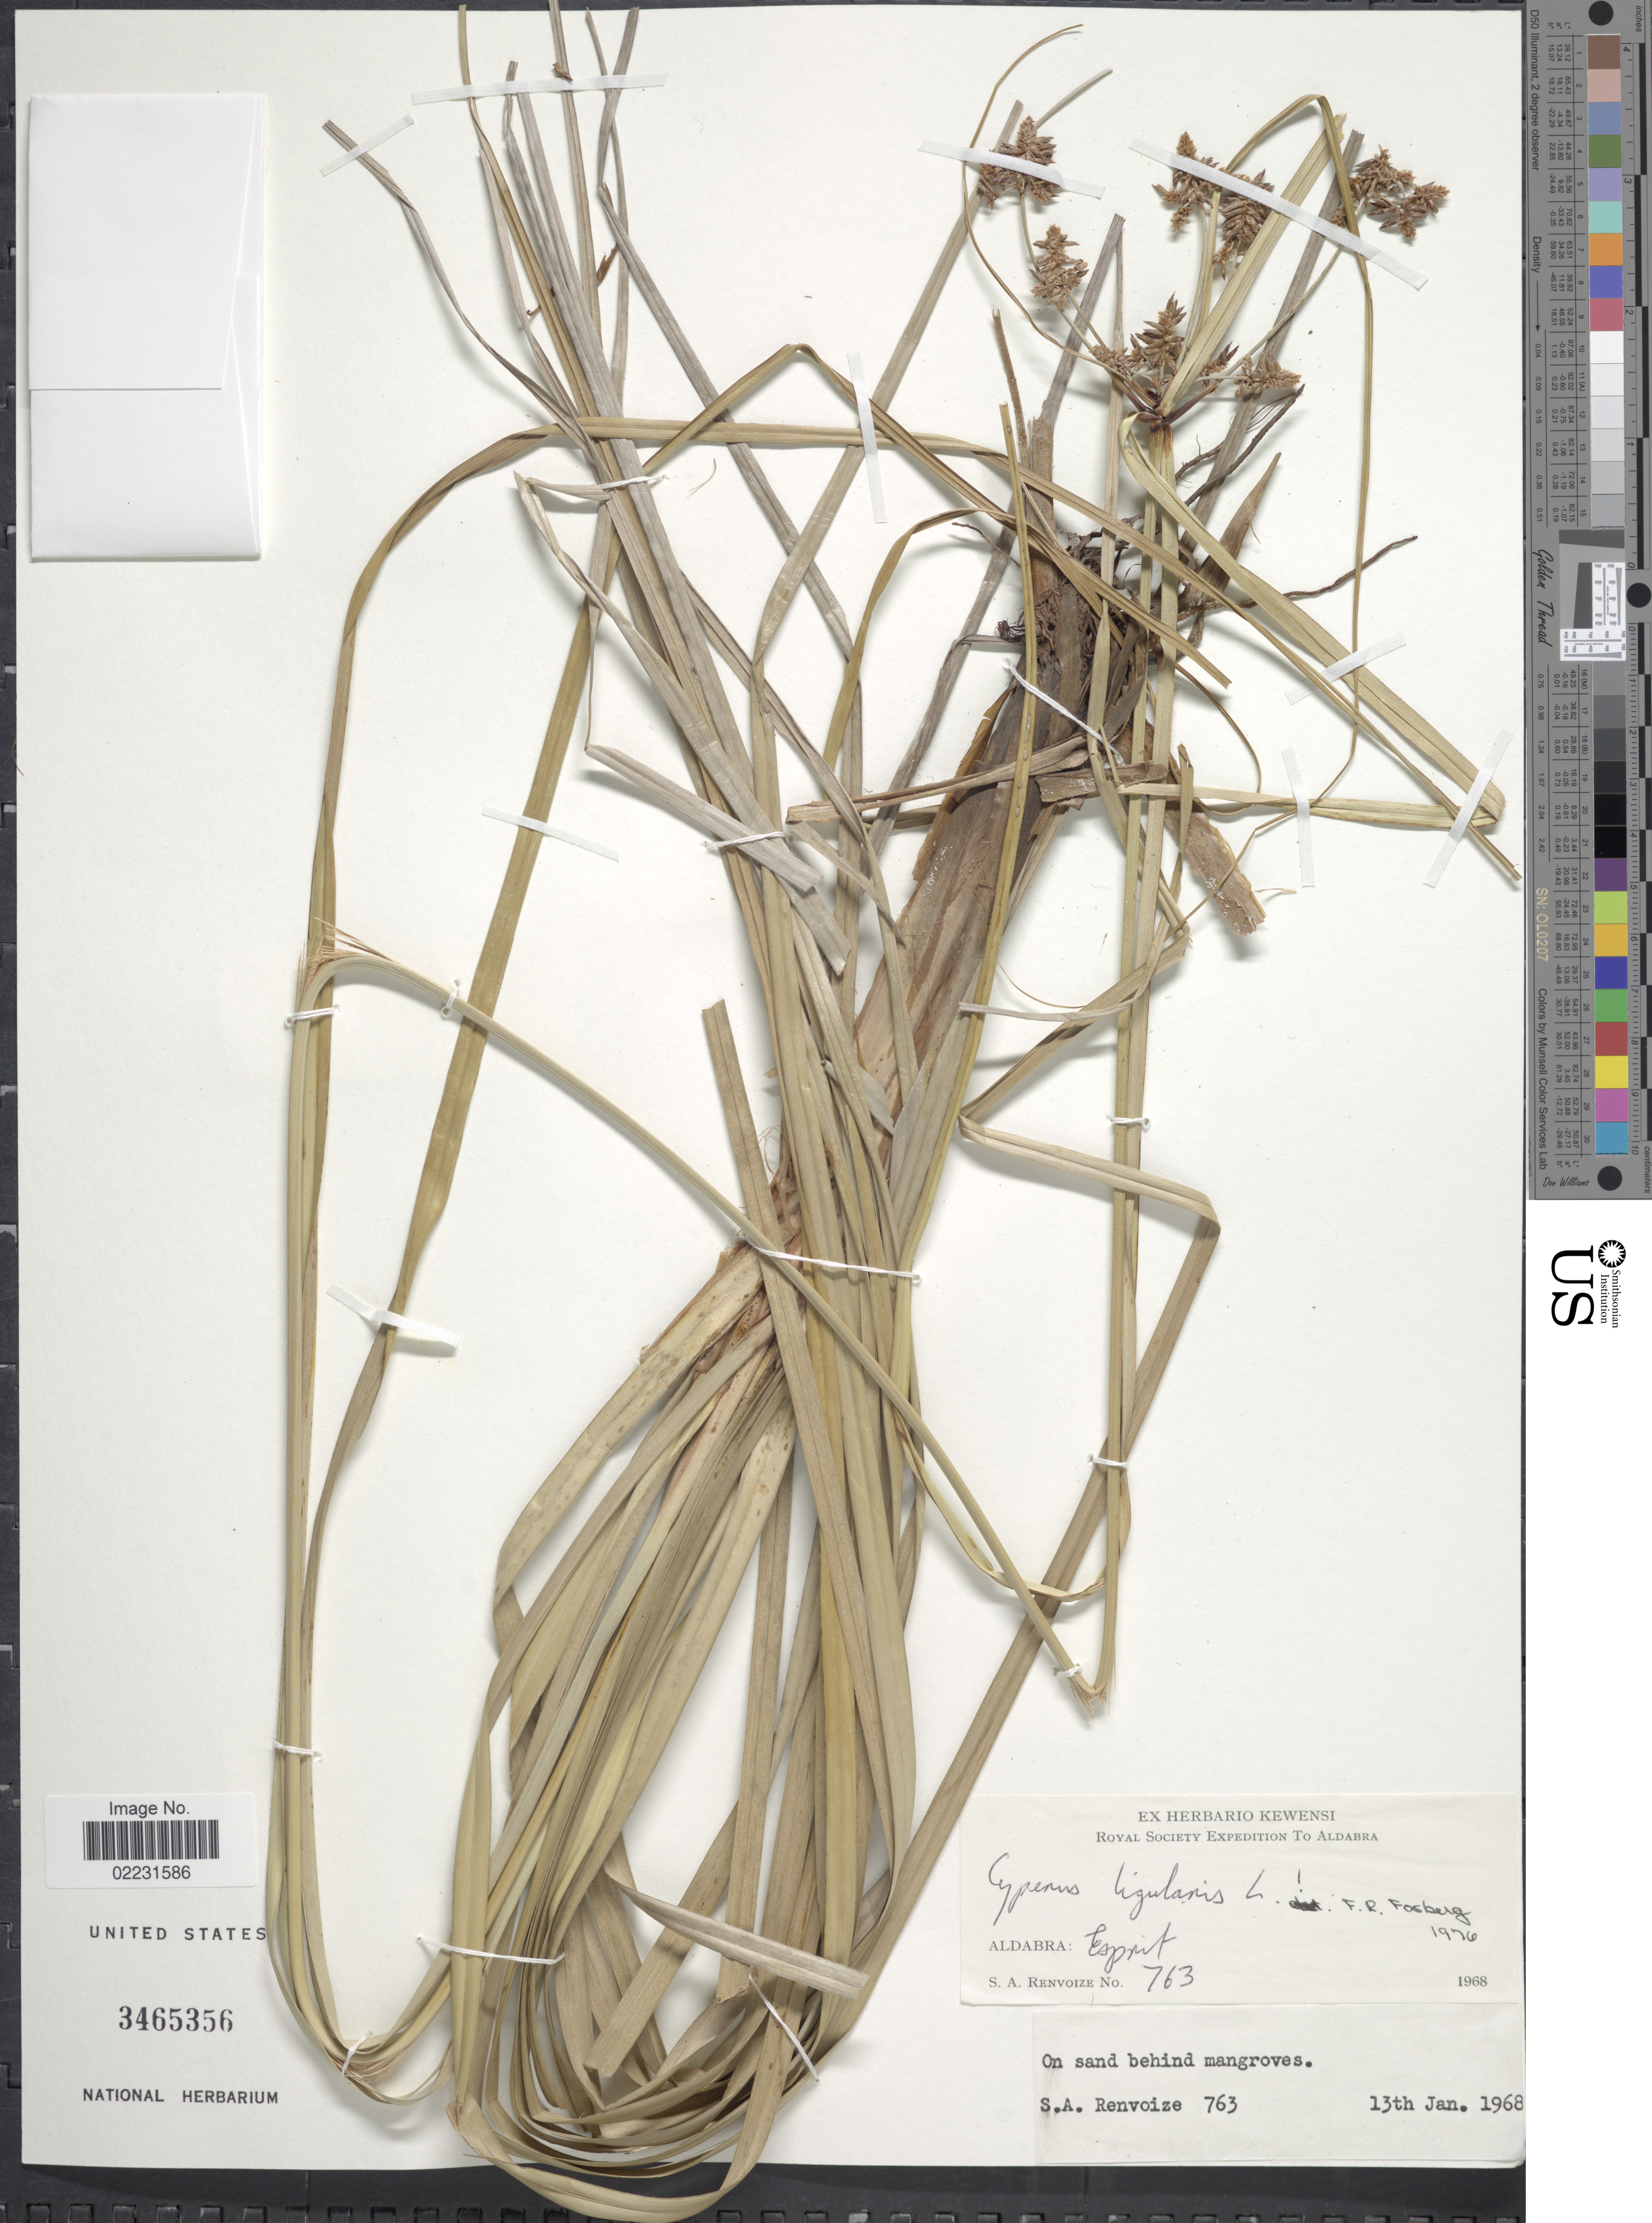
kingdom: Plantae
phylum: Tracheophyta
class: Liliopsida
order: Poales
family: Cyperaceae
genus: Cyperus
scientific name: Cyperus ligularis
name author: L.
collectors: S. A. Renvoize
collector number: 763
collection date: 1968-01-13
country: Seychelles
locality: Aldabra, Esprit. On sand behind mangroves.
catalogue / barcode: US 3465356